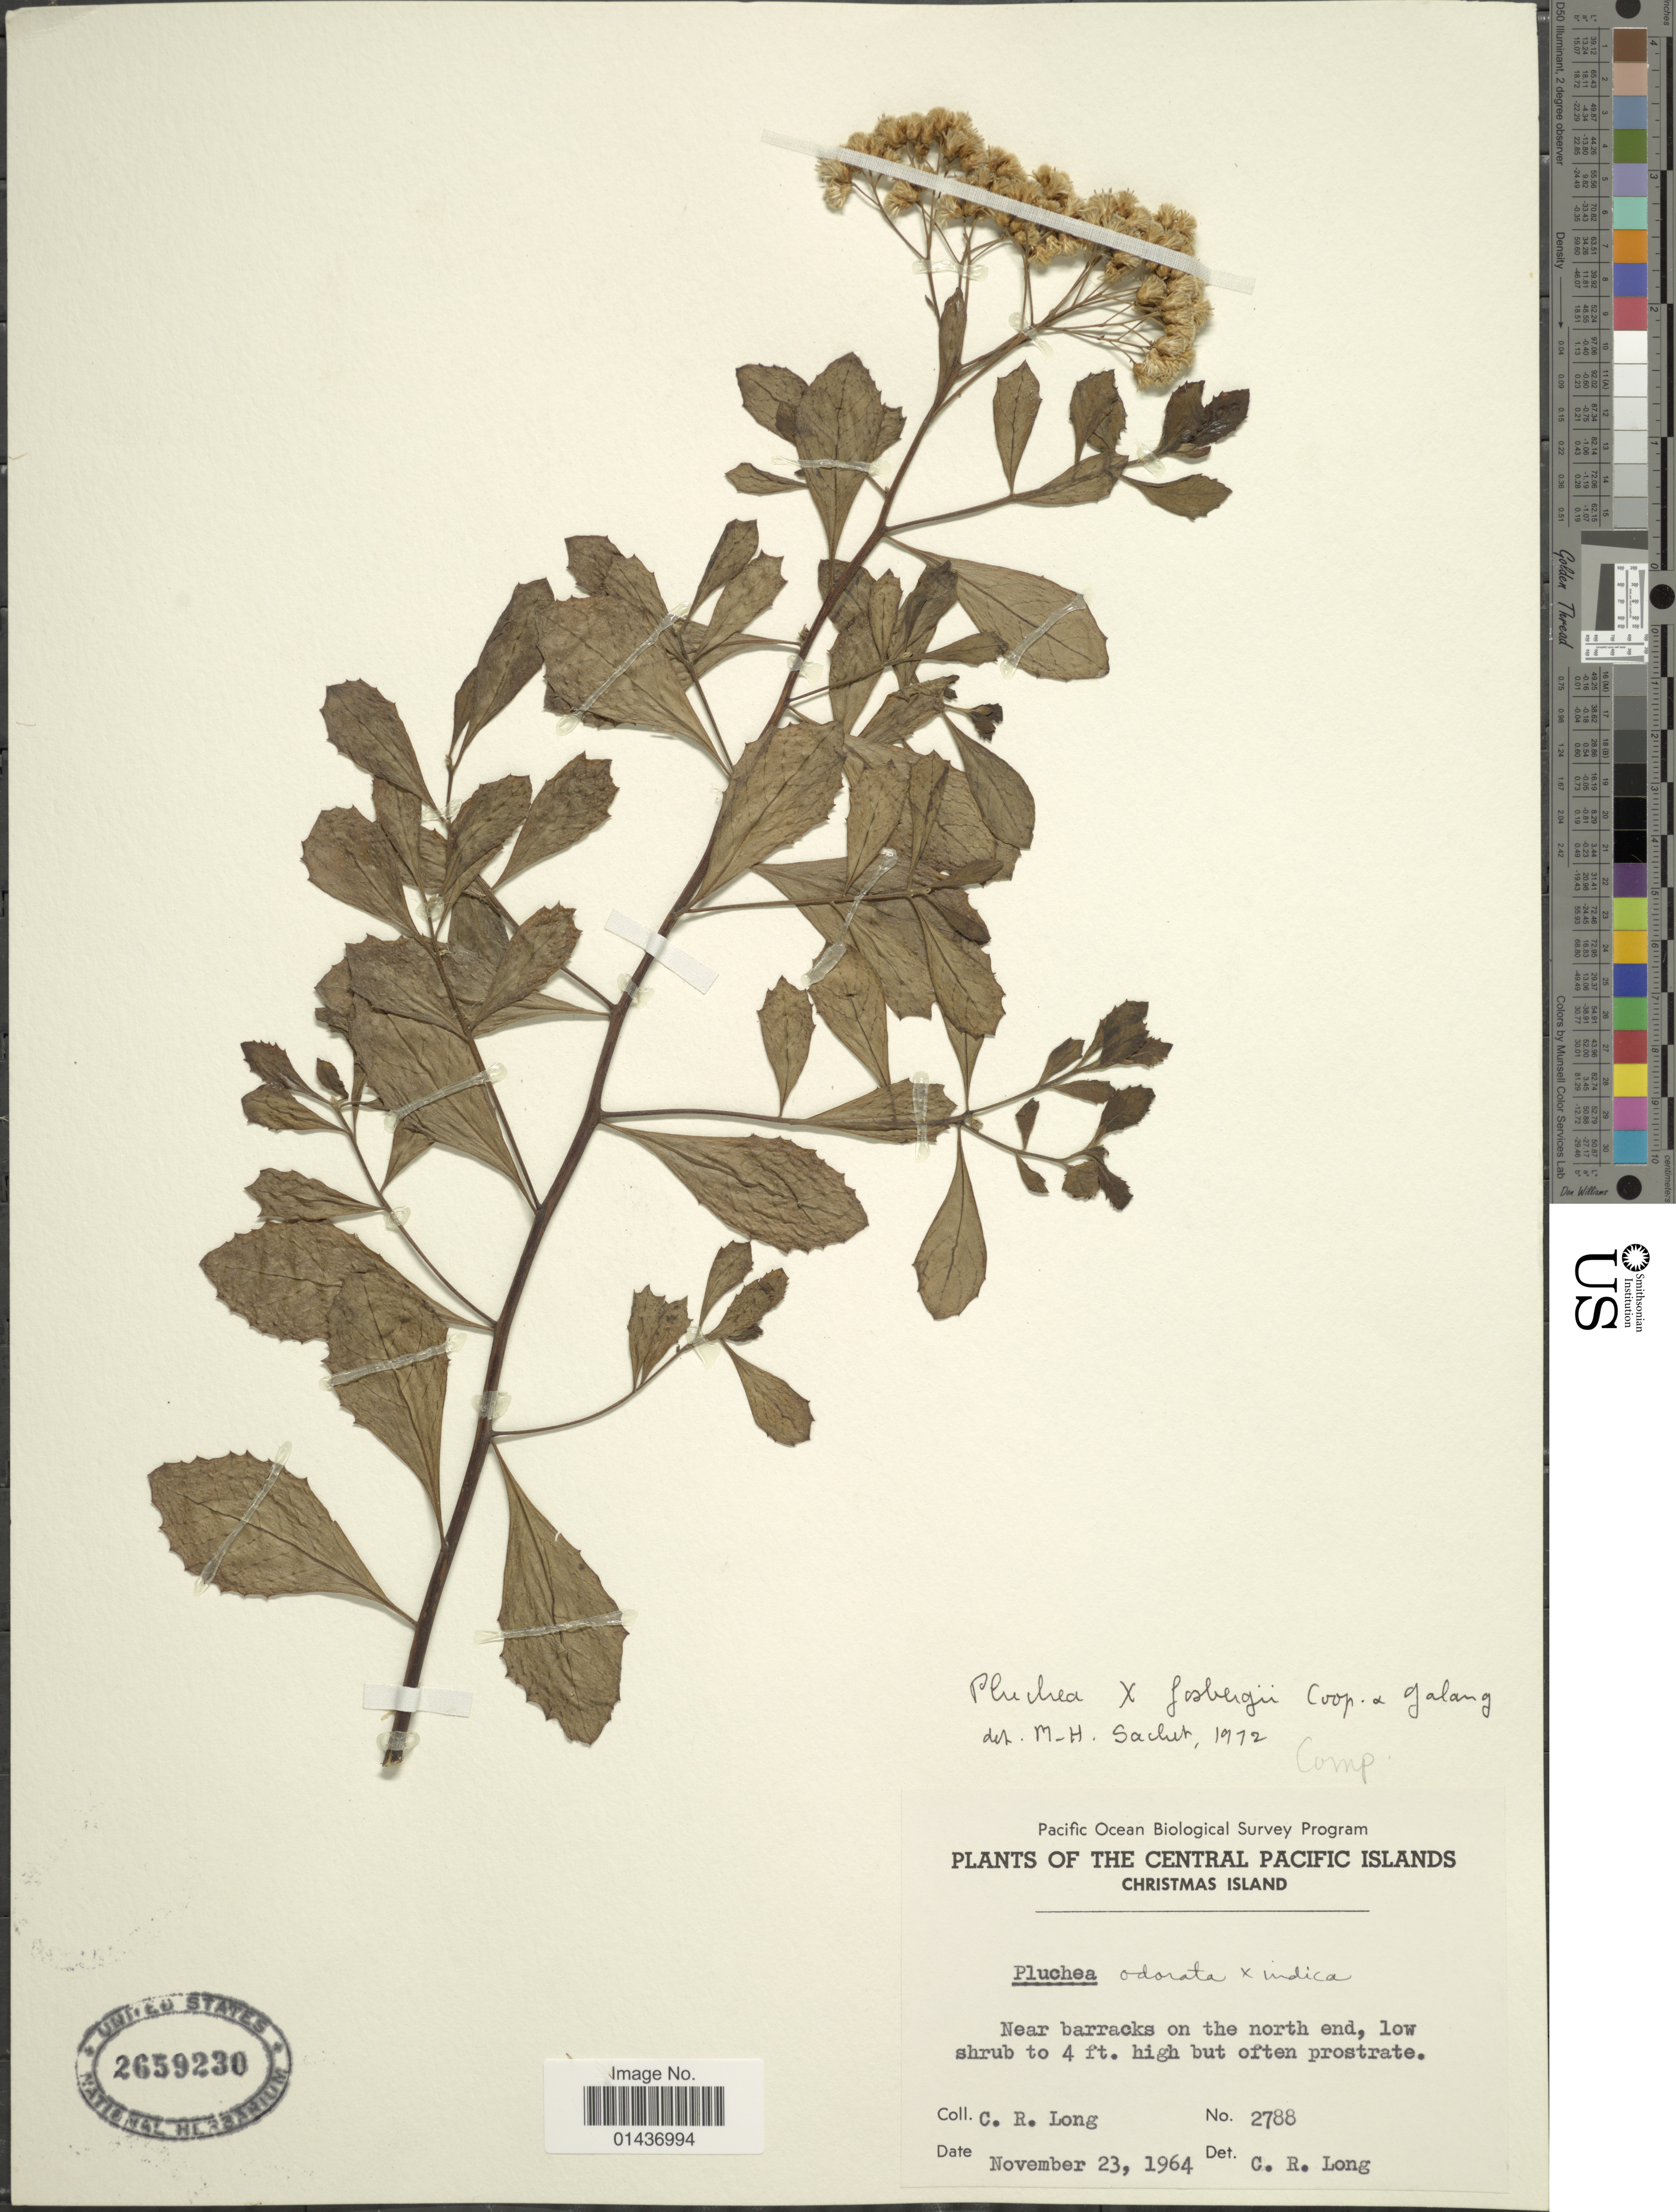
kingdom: Plantae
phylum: Tracheophyta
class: Magnoliopsida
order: Asterales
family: Asteraceae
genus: Pluchea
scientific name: Pluchea x fosbergii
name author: Cooperr. & Galang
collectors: C. R. Long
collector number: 2788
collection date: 1964-11-23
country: Kiribati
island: Kiritimati [Christmas] Atoll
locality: The Central Pacific Islands, Christmas Island, Near barracks on the north end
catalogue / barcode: US 2659230